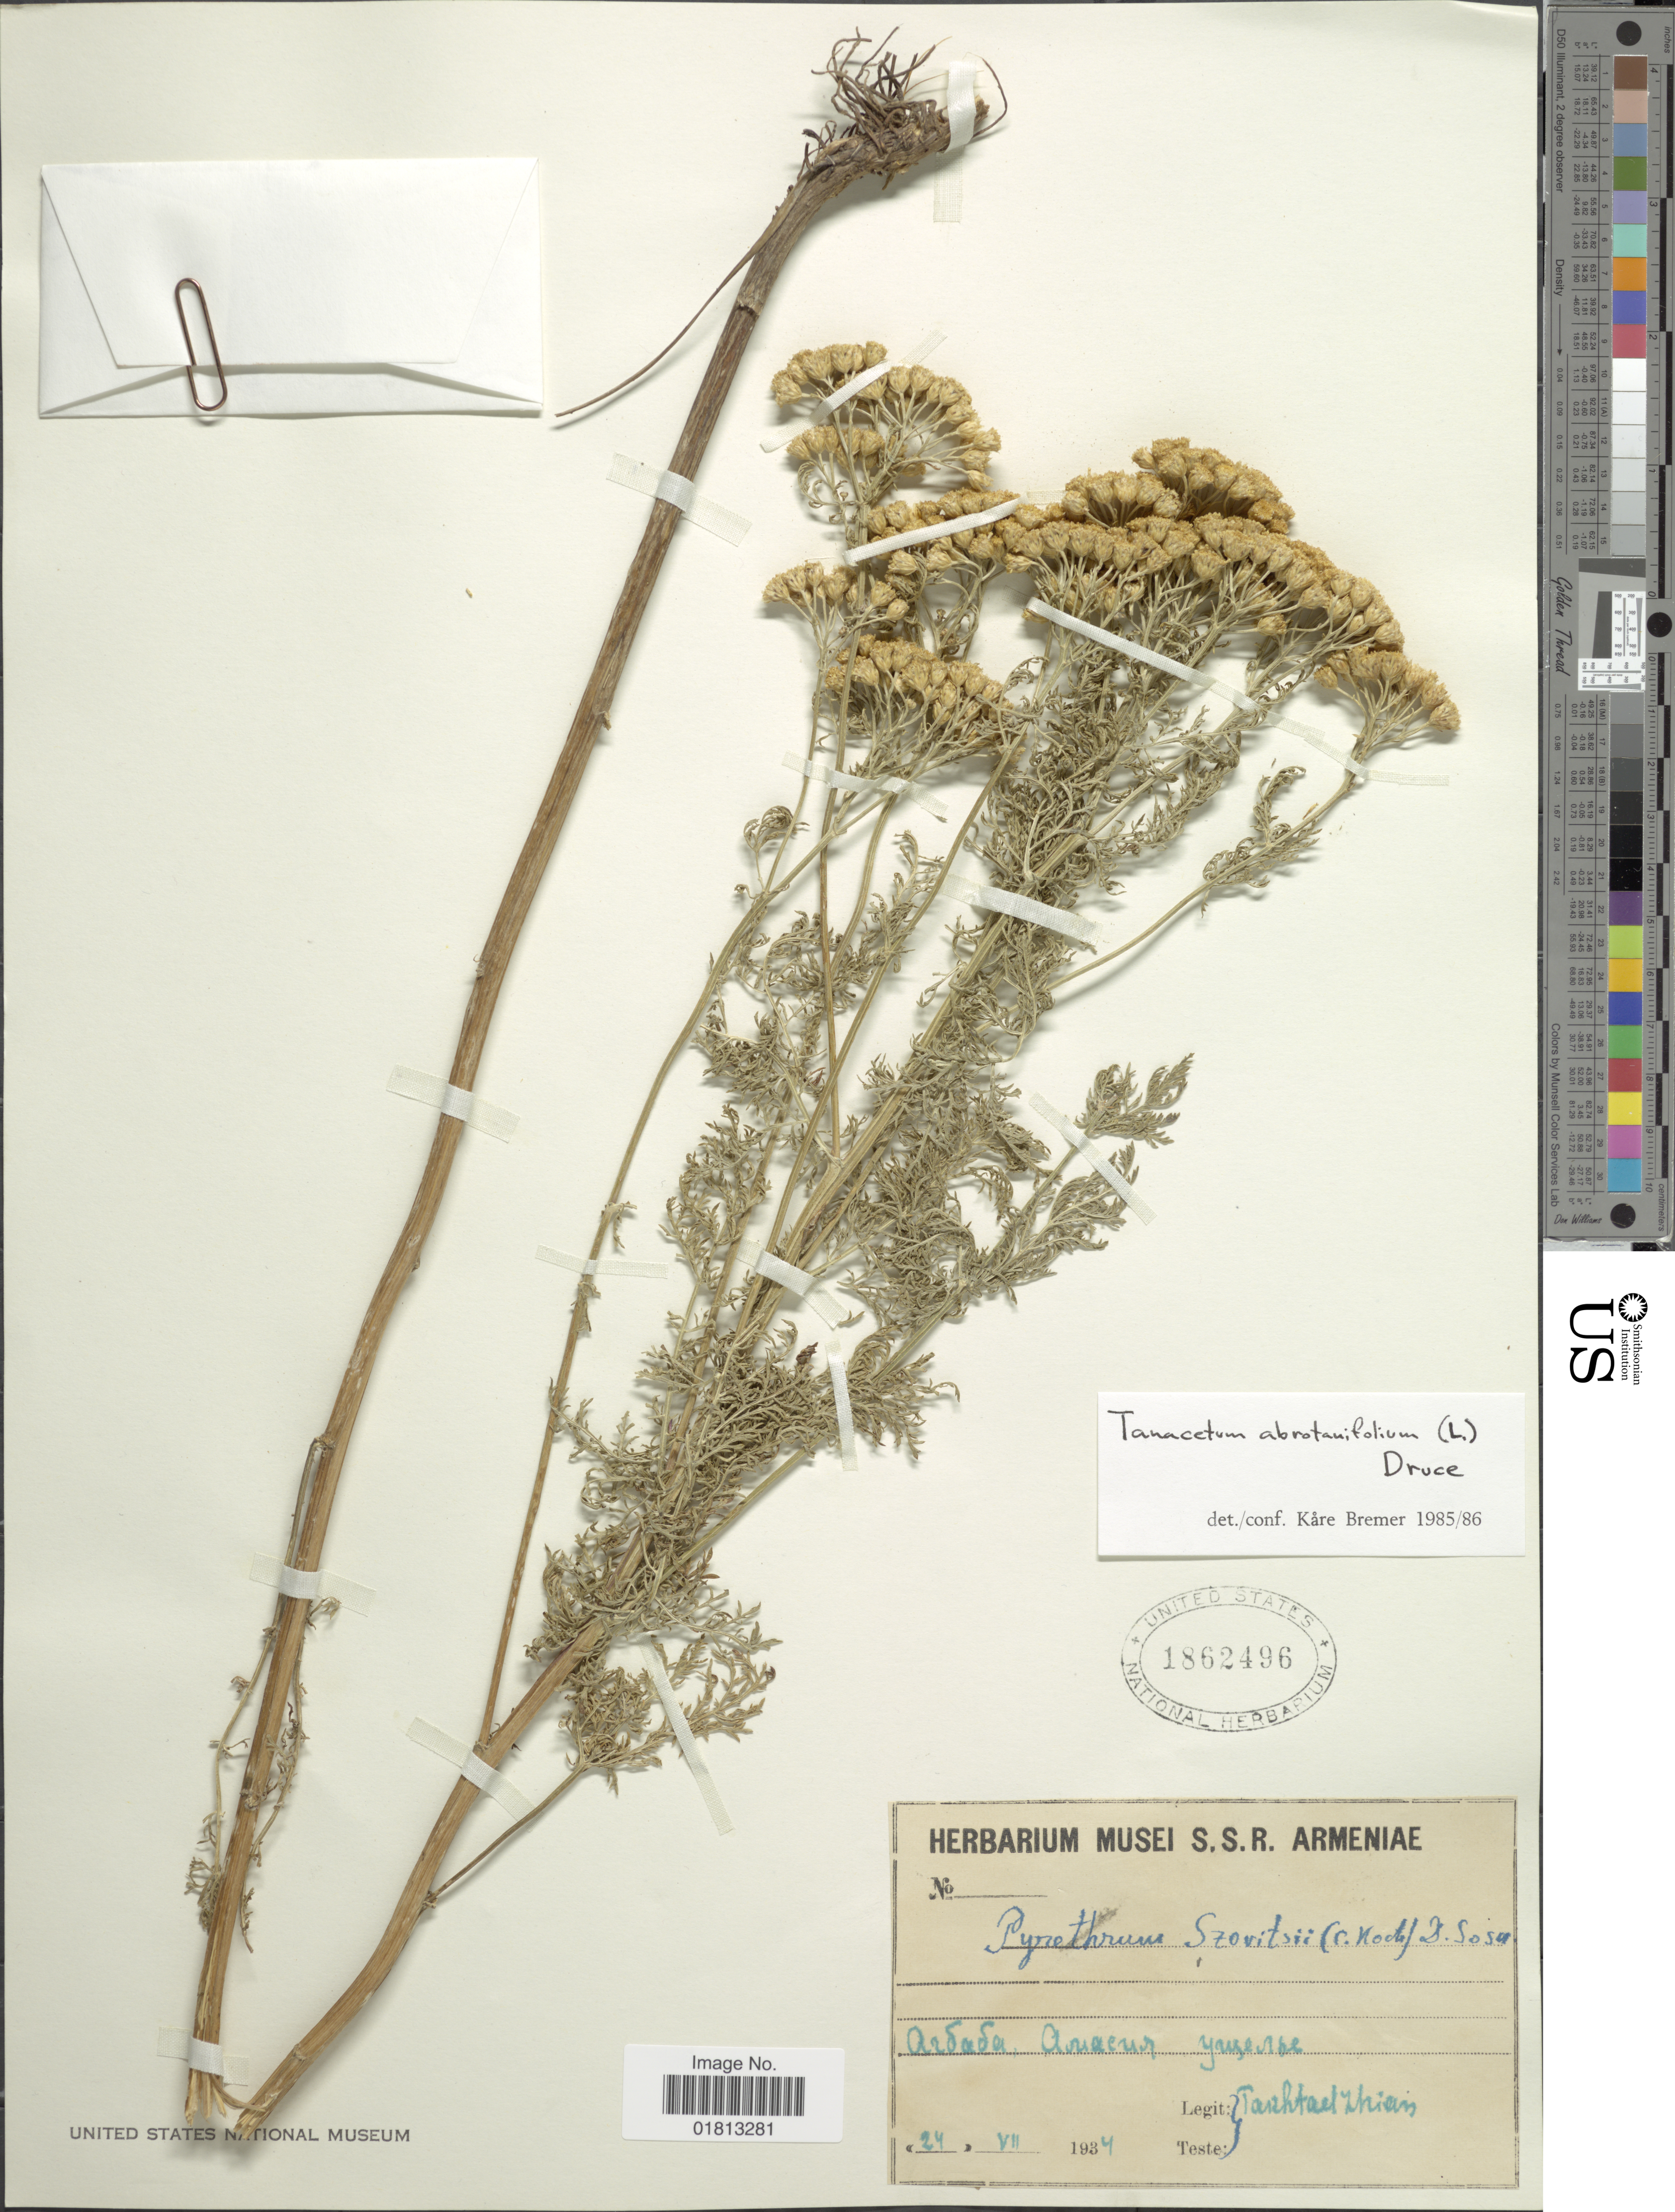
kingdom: Plantae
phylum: Tracheophyta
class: Magnoliopsida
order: Asterales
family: Asteraceae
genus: Tanacetum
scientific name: Tanacetum abrotanifolium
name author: (L.) Druce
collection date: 1934-07-24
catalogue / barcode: US 1862496